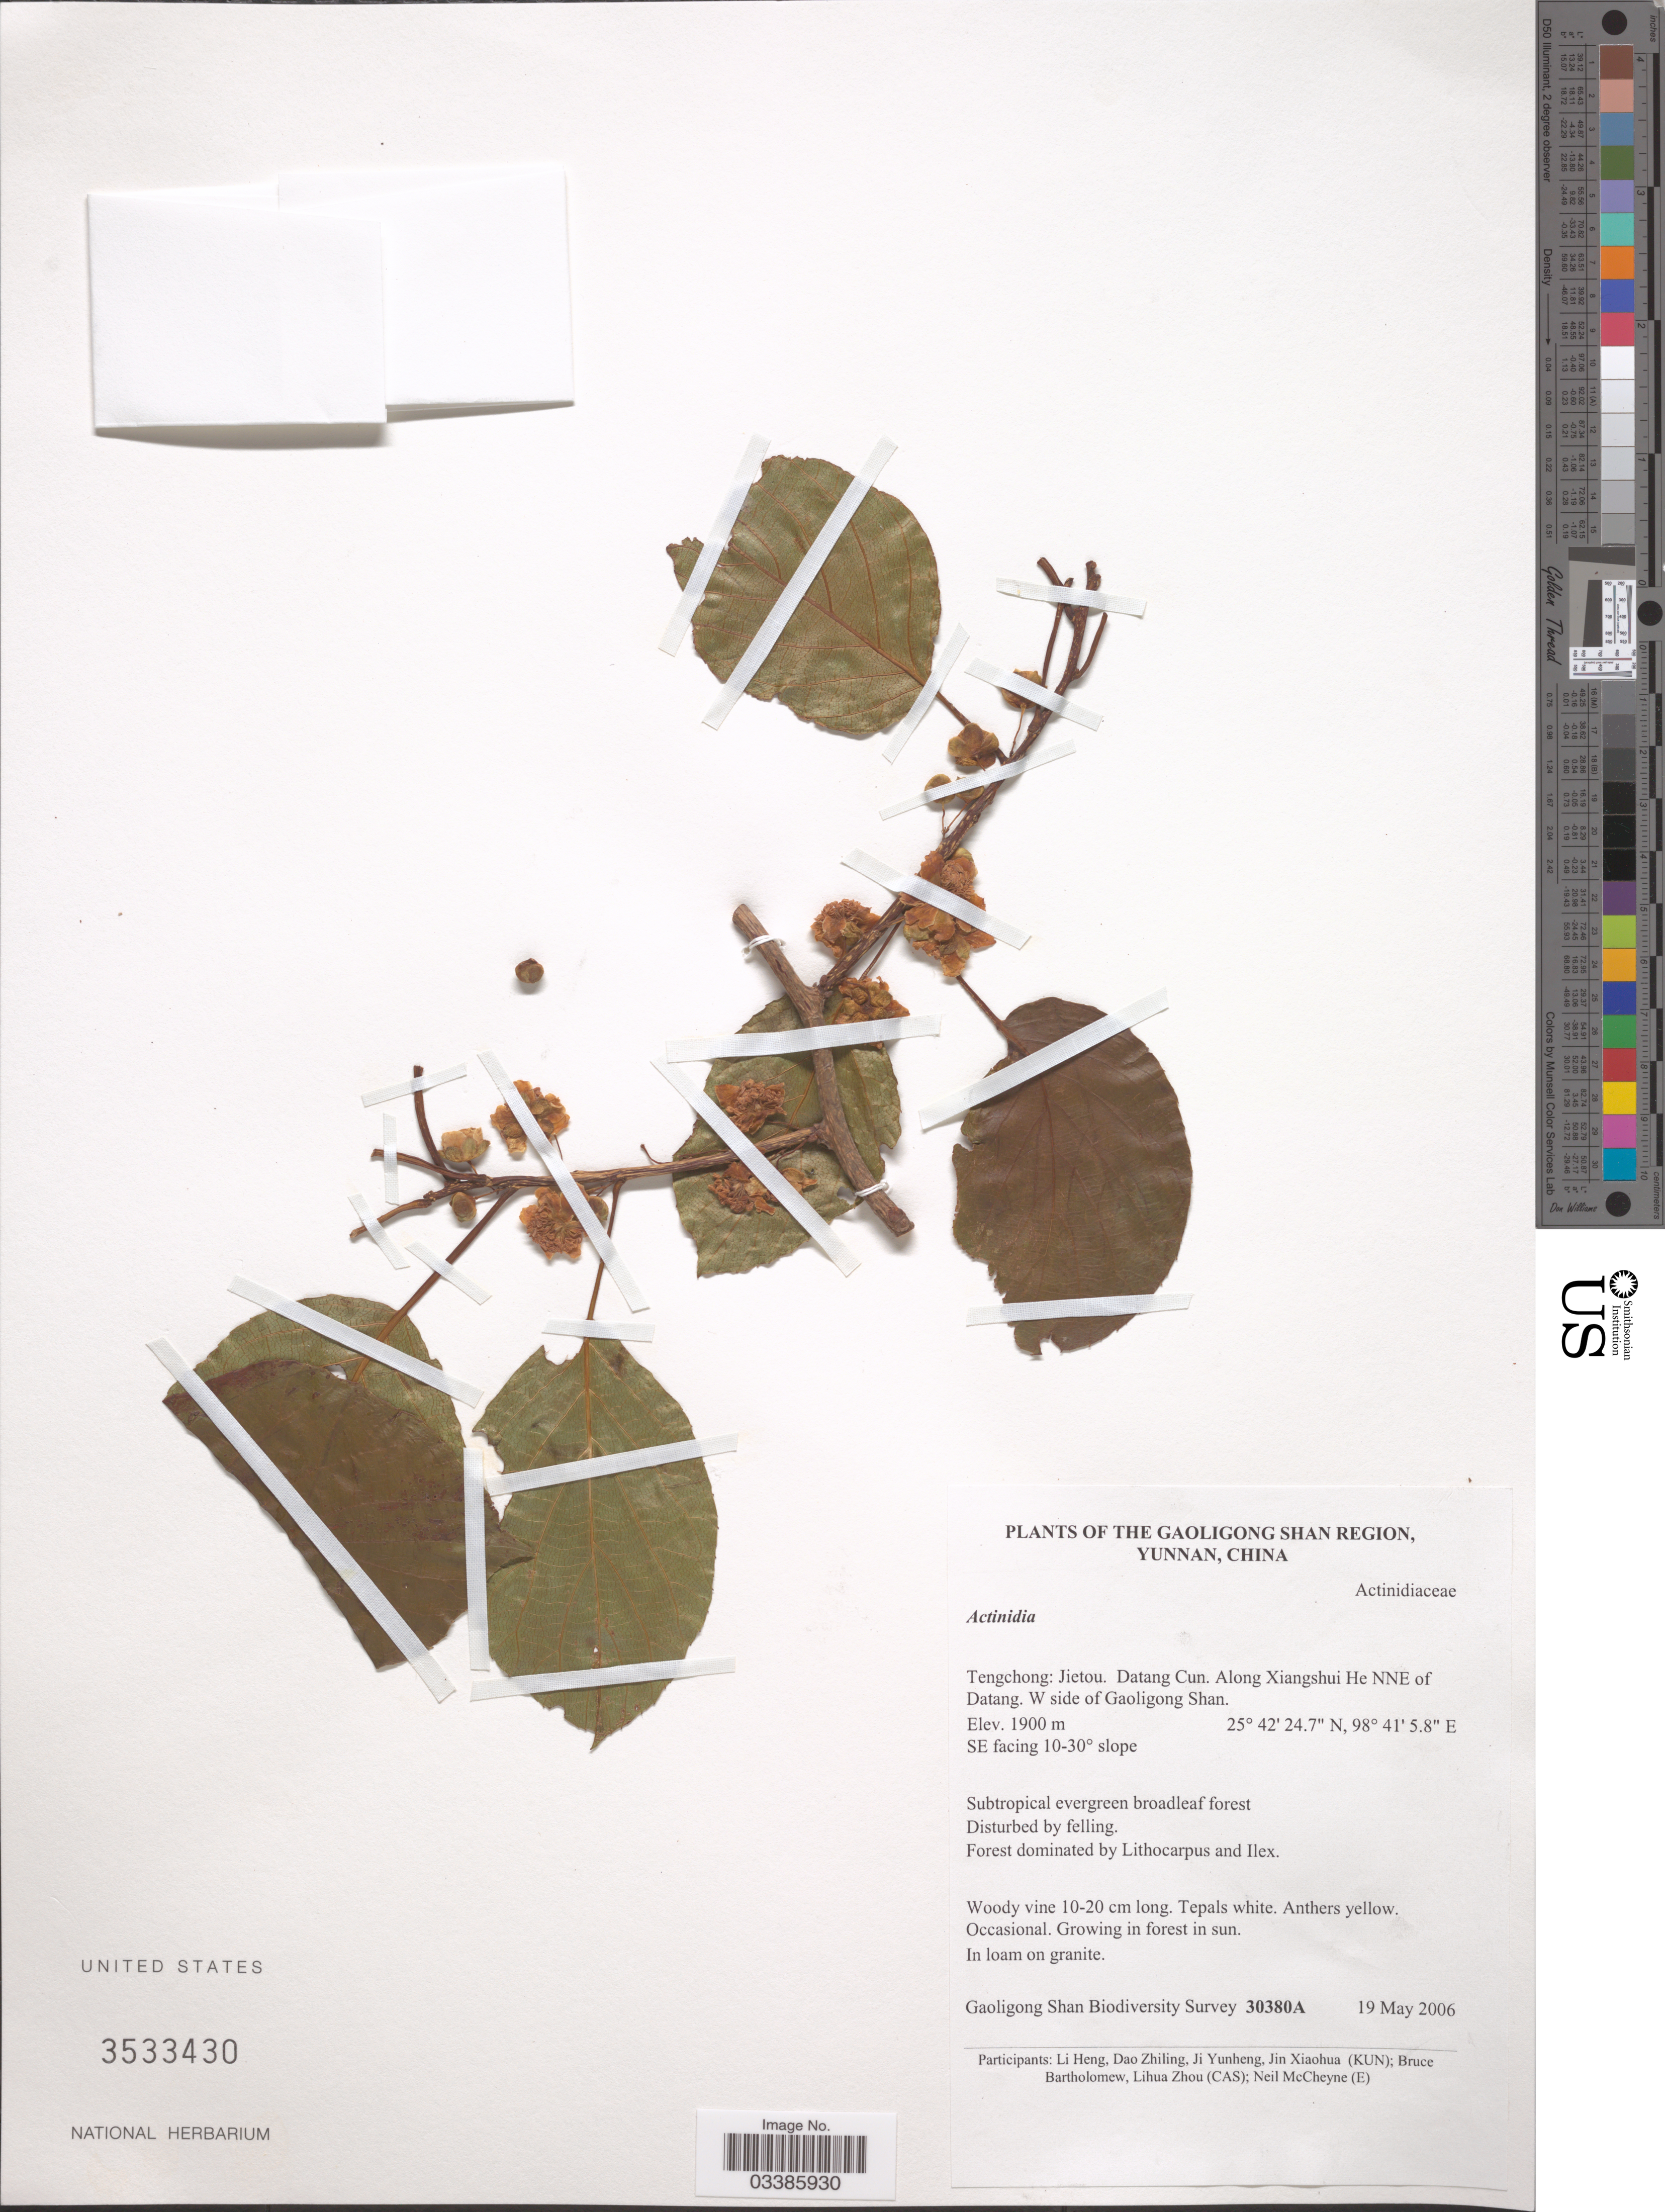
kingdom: Plantae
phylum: Tracheophyta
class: Magnoliopsida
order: Ericales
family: Actinidiaceae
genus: Actinidia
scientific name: Actinidia sp.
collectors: Gaoligong Shan Biodiversity Survey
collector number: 30380 A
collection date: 2006-05-19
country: China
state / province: Yunnan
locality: The Gaoligong Shan Region. Tengchong: Jietou. Datang Cun. Along Xiangshui He NNE of Datang. W side of Gaoligong Shan.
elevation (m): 1900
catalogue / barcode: US 3533430